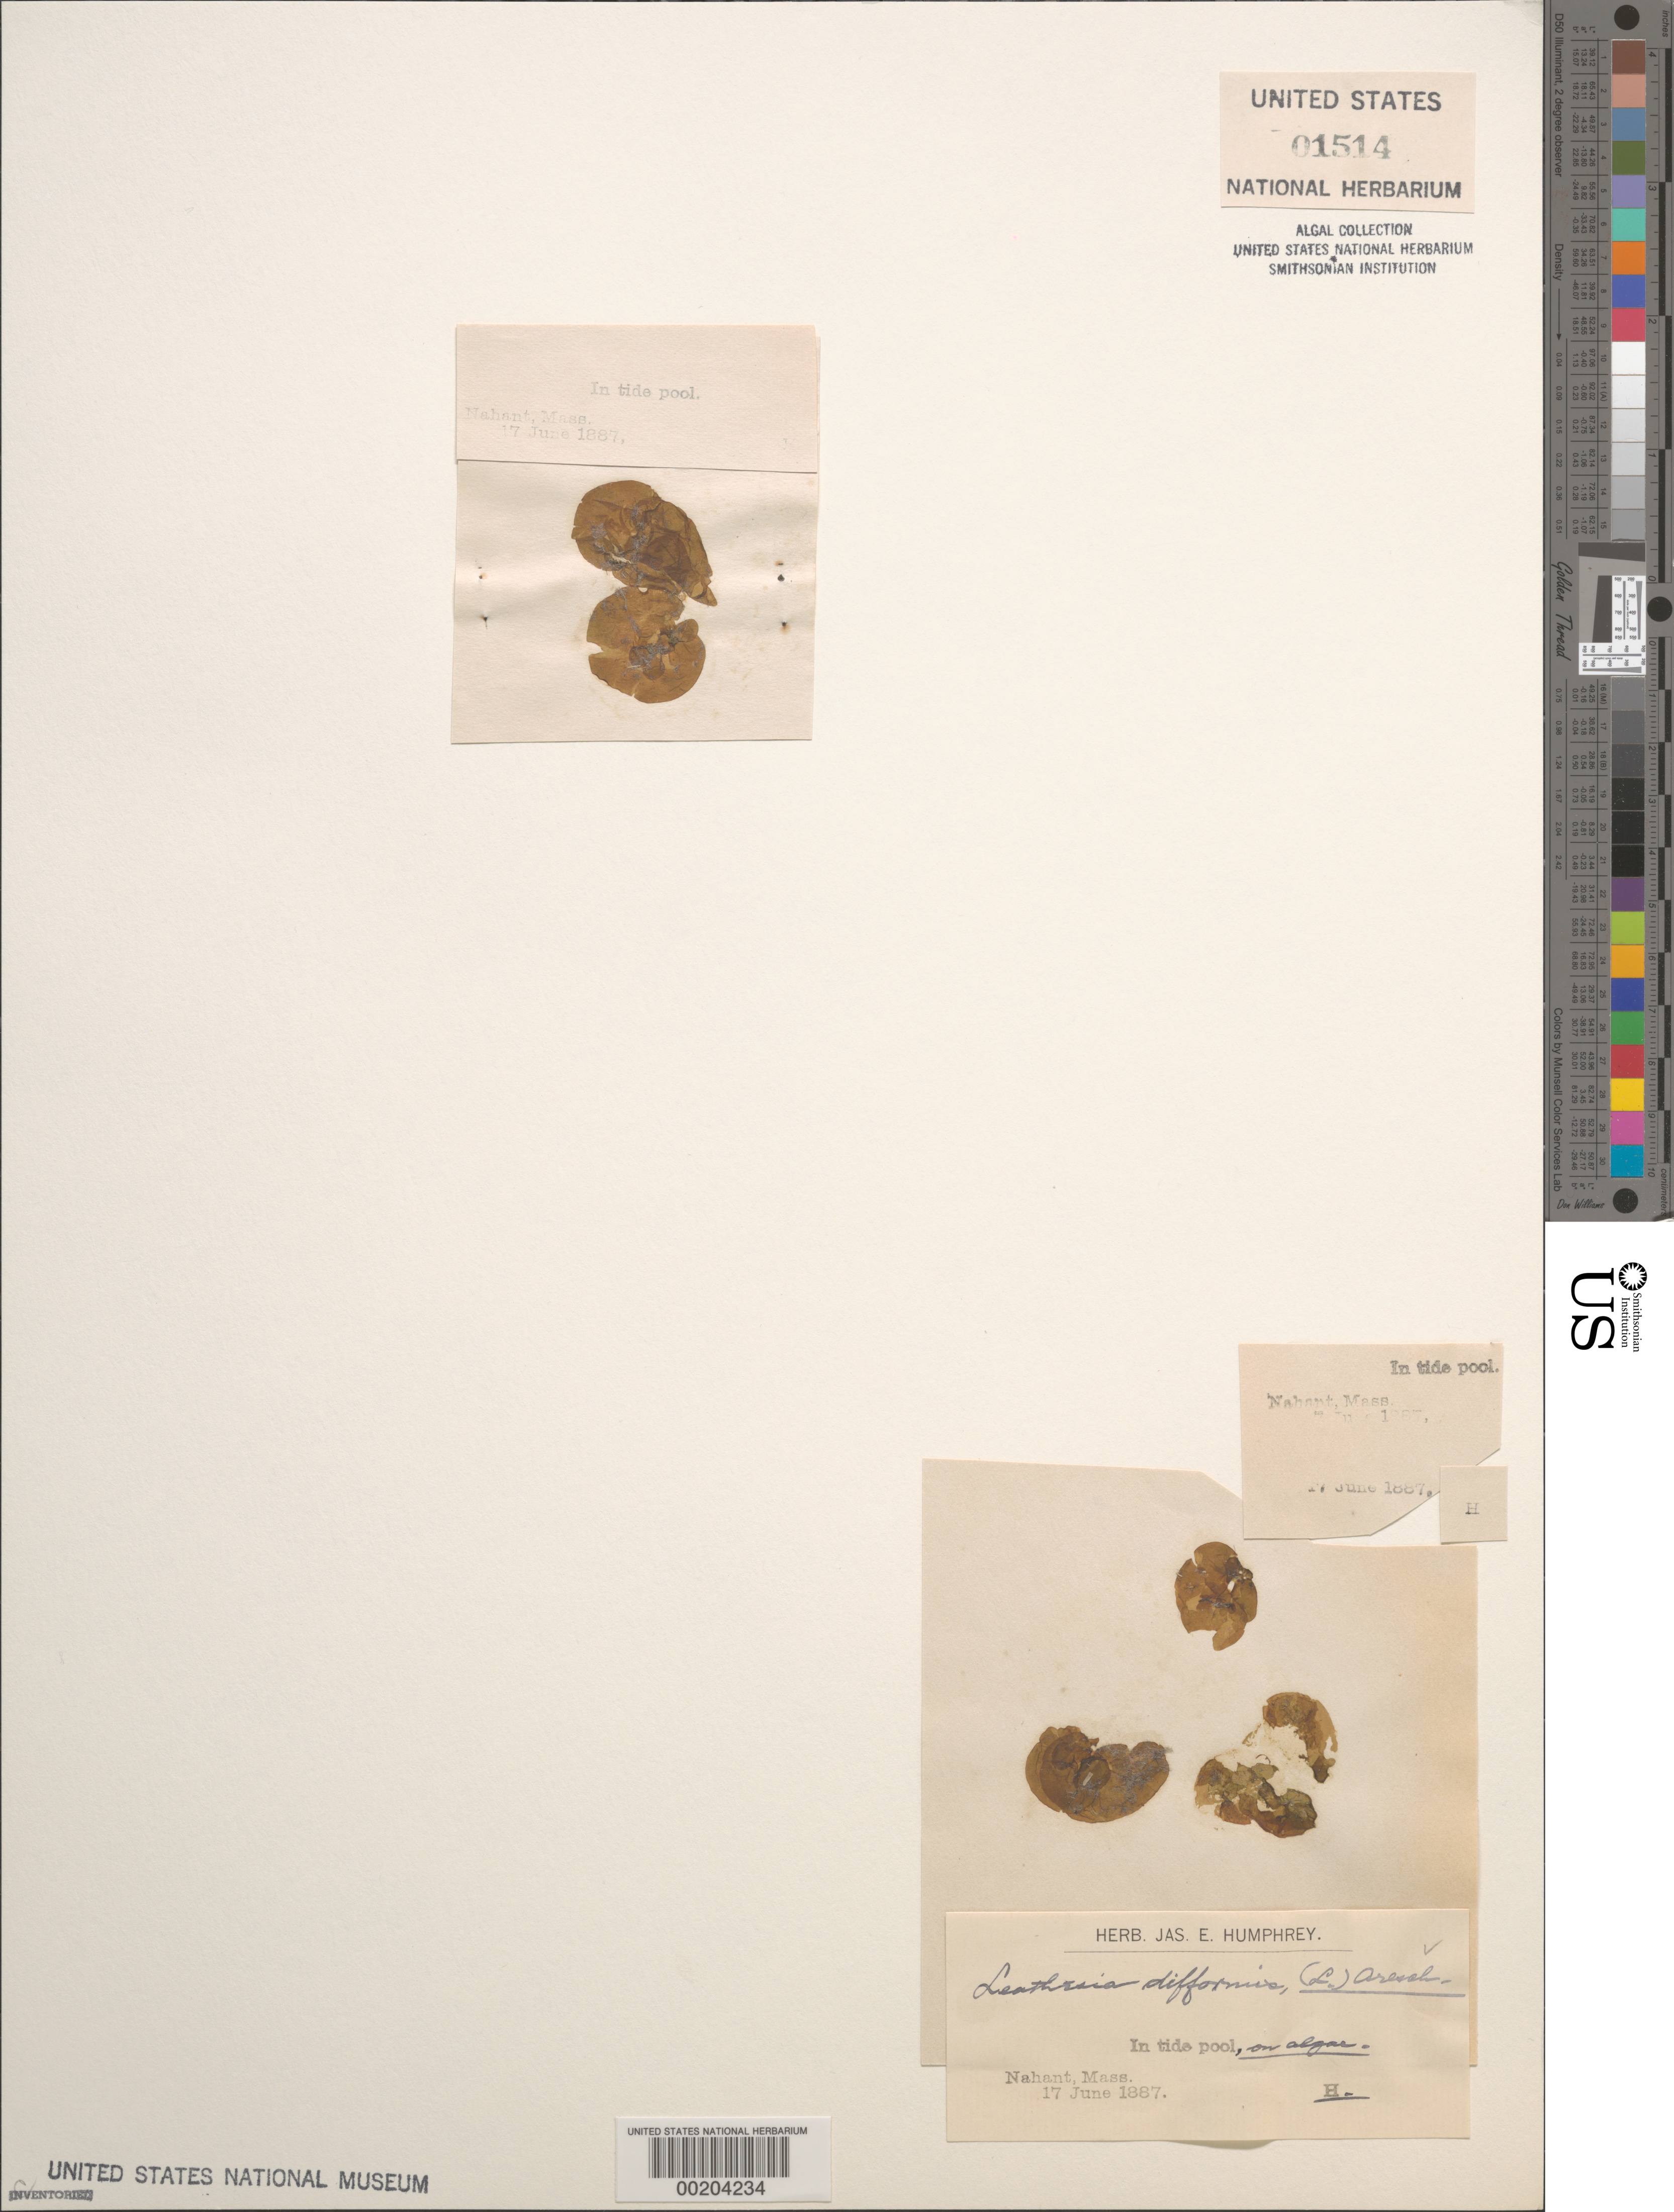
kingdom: Chromista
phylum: Ochrophyta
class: Phaeophyceae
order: Ectocarpales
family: Chordariaceae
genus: Leathesia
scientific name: Leathesia difformis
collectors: J. Humphrey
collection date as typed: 17 Jun 1887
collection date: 1887-06-17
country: United States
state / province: Massachusetts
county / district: Essex County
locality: Nahant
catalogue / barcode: US 1514